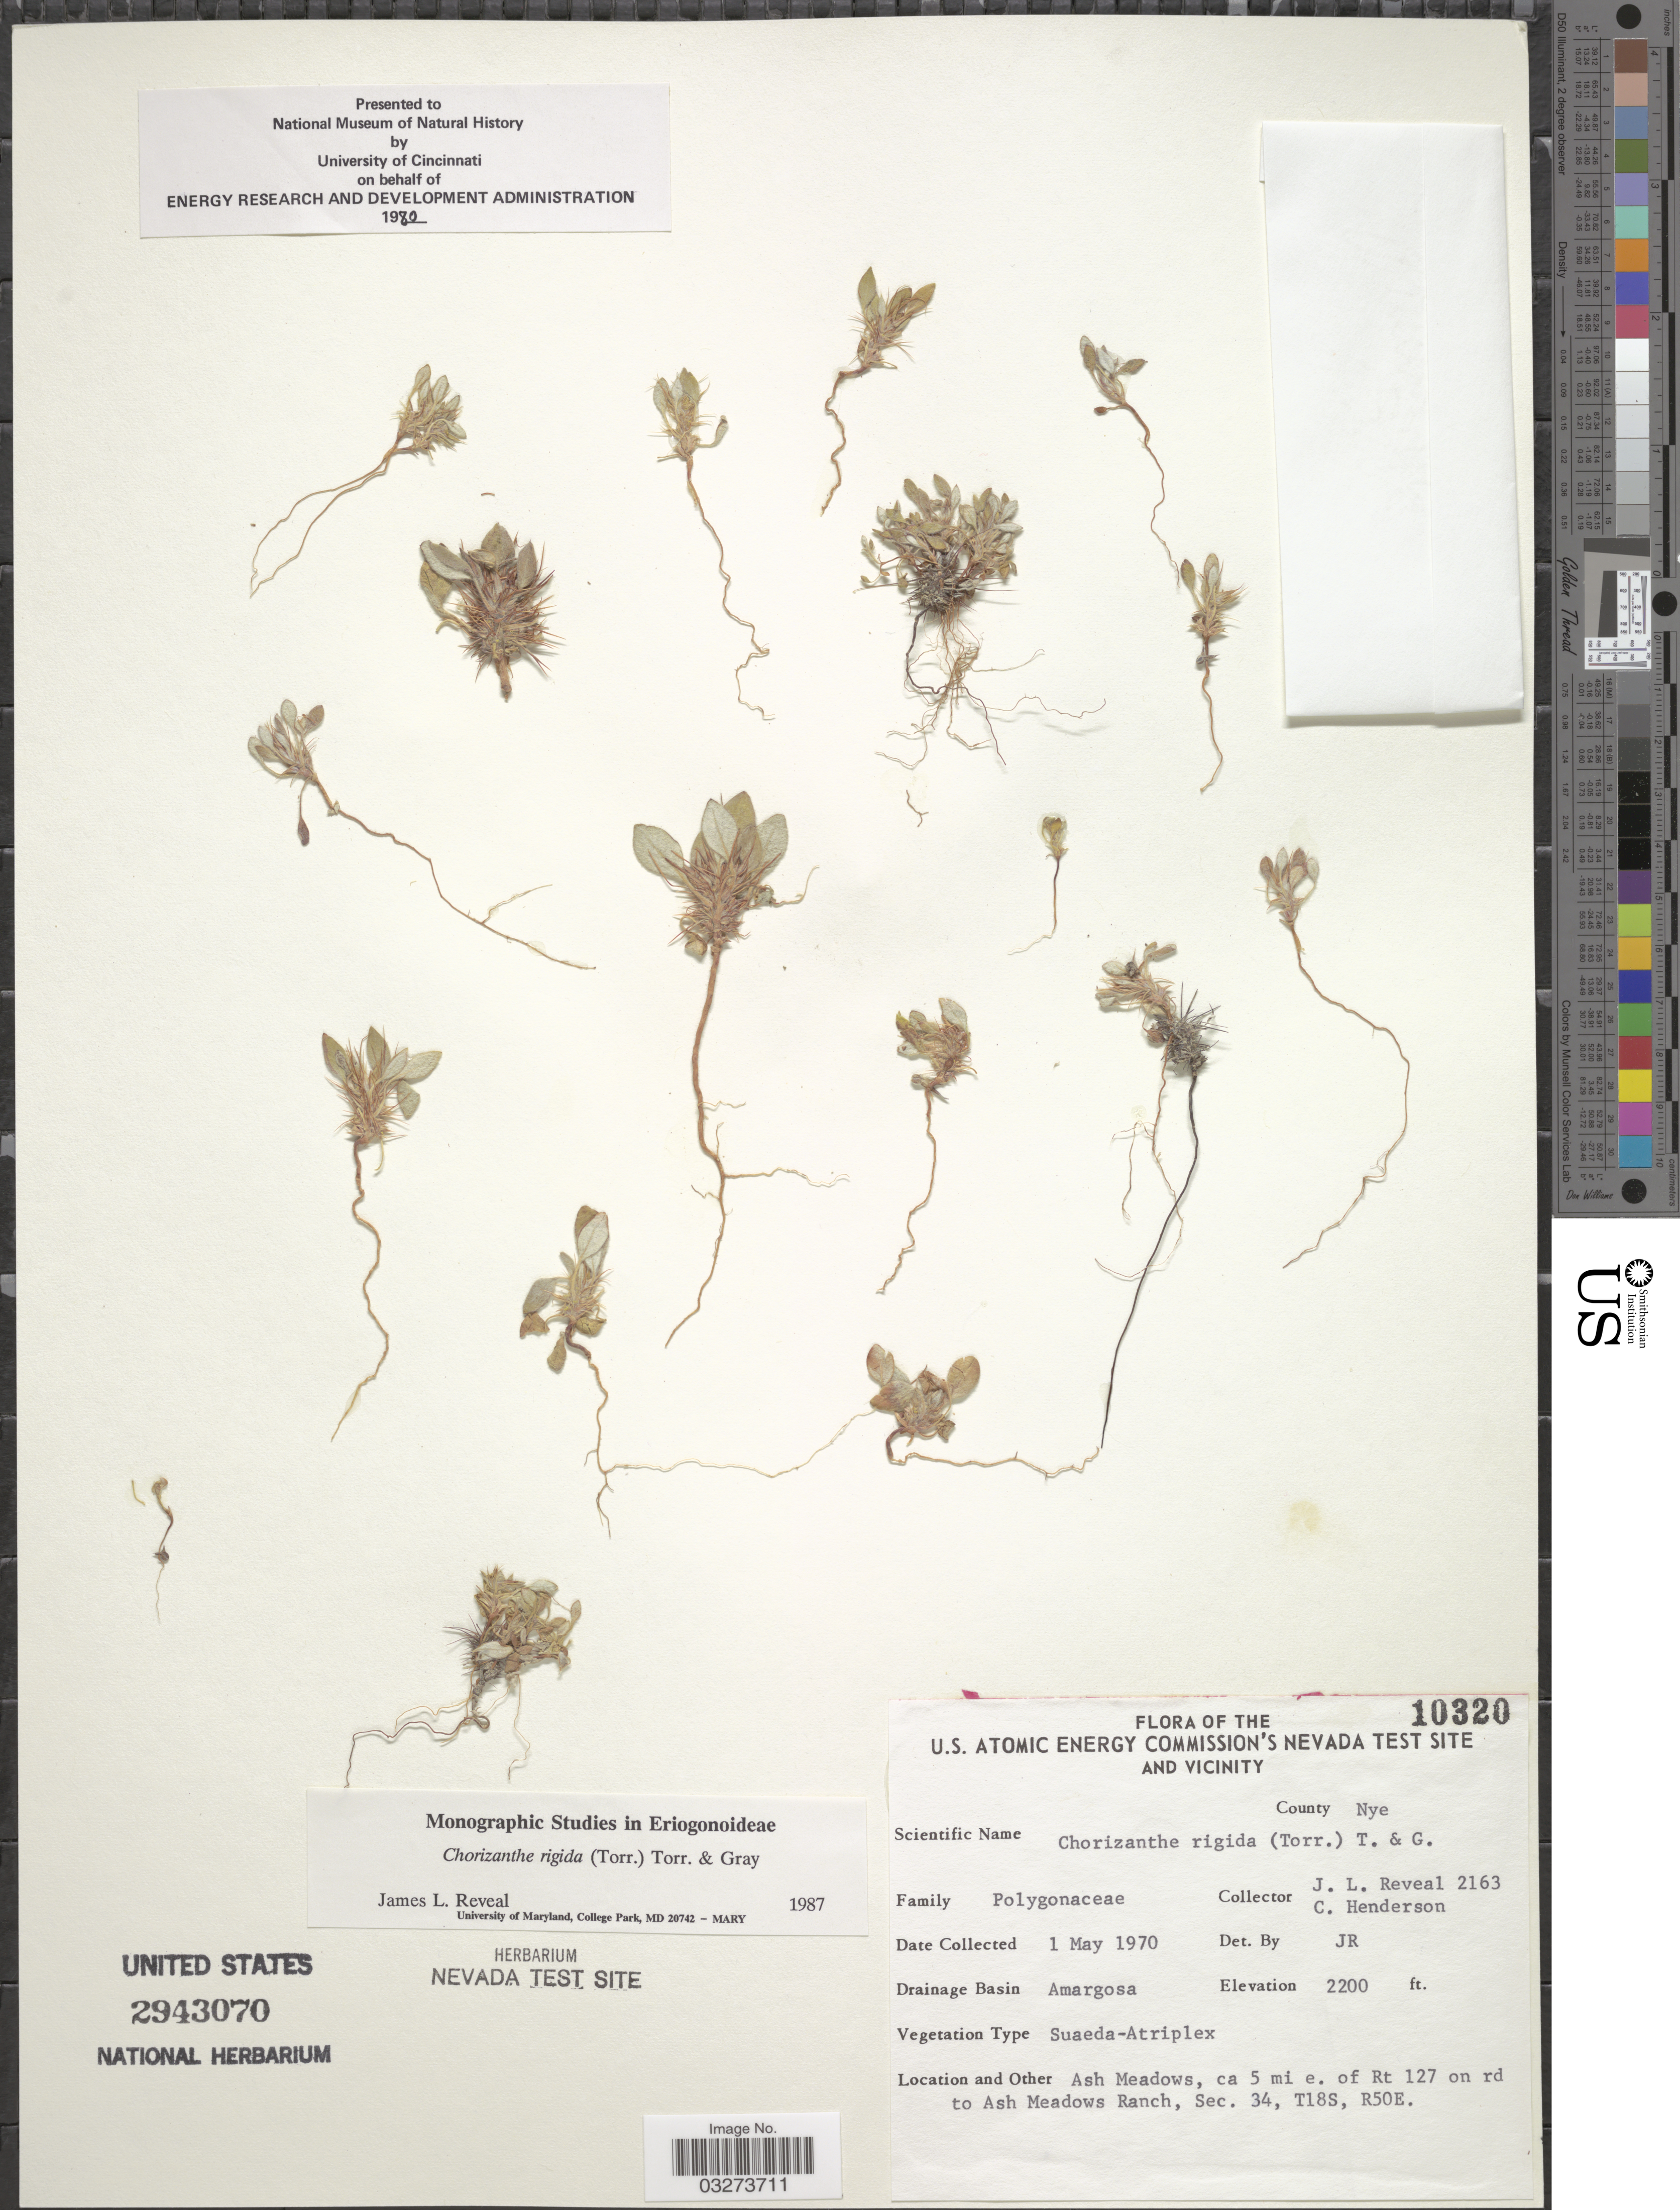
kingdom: Plantae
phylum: Tracheophyta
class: Magnoliopsida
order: Caryophyllales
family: Polygonaceae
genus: Chorizanthe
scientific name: Chorizanthe rigida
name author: (Torr.) Torr. & A. Gray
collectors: J. L. Reveal & C. Henderson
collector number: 2163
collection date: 1970-05-01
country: United States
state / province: Nevada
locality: U.S. Atomic Energy Commission's Nevada Test Site and Vicinity, County Nye, Drainage Basin Amargosa, Ash Meadows, ca 5 mi e. of Rt 127 on rd to Ash Meadows Ranch, Sec. 34, T18S, R50E.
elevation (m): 671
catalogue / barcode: US 2943070